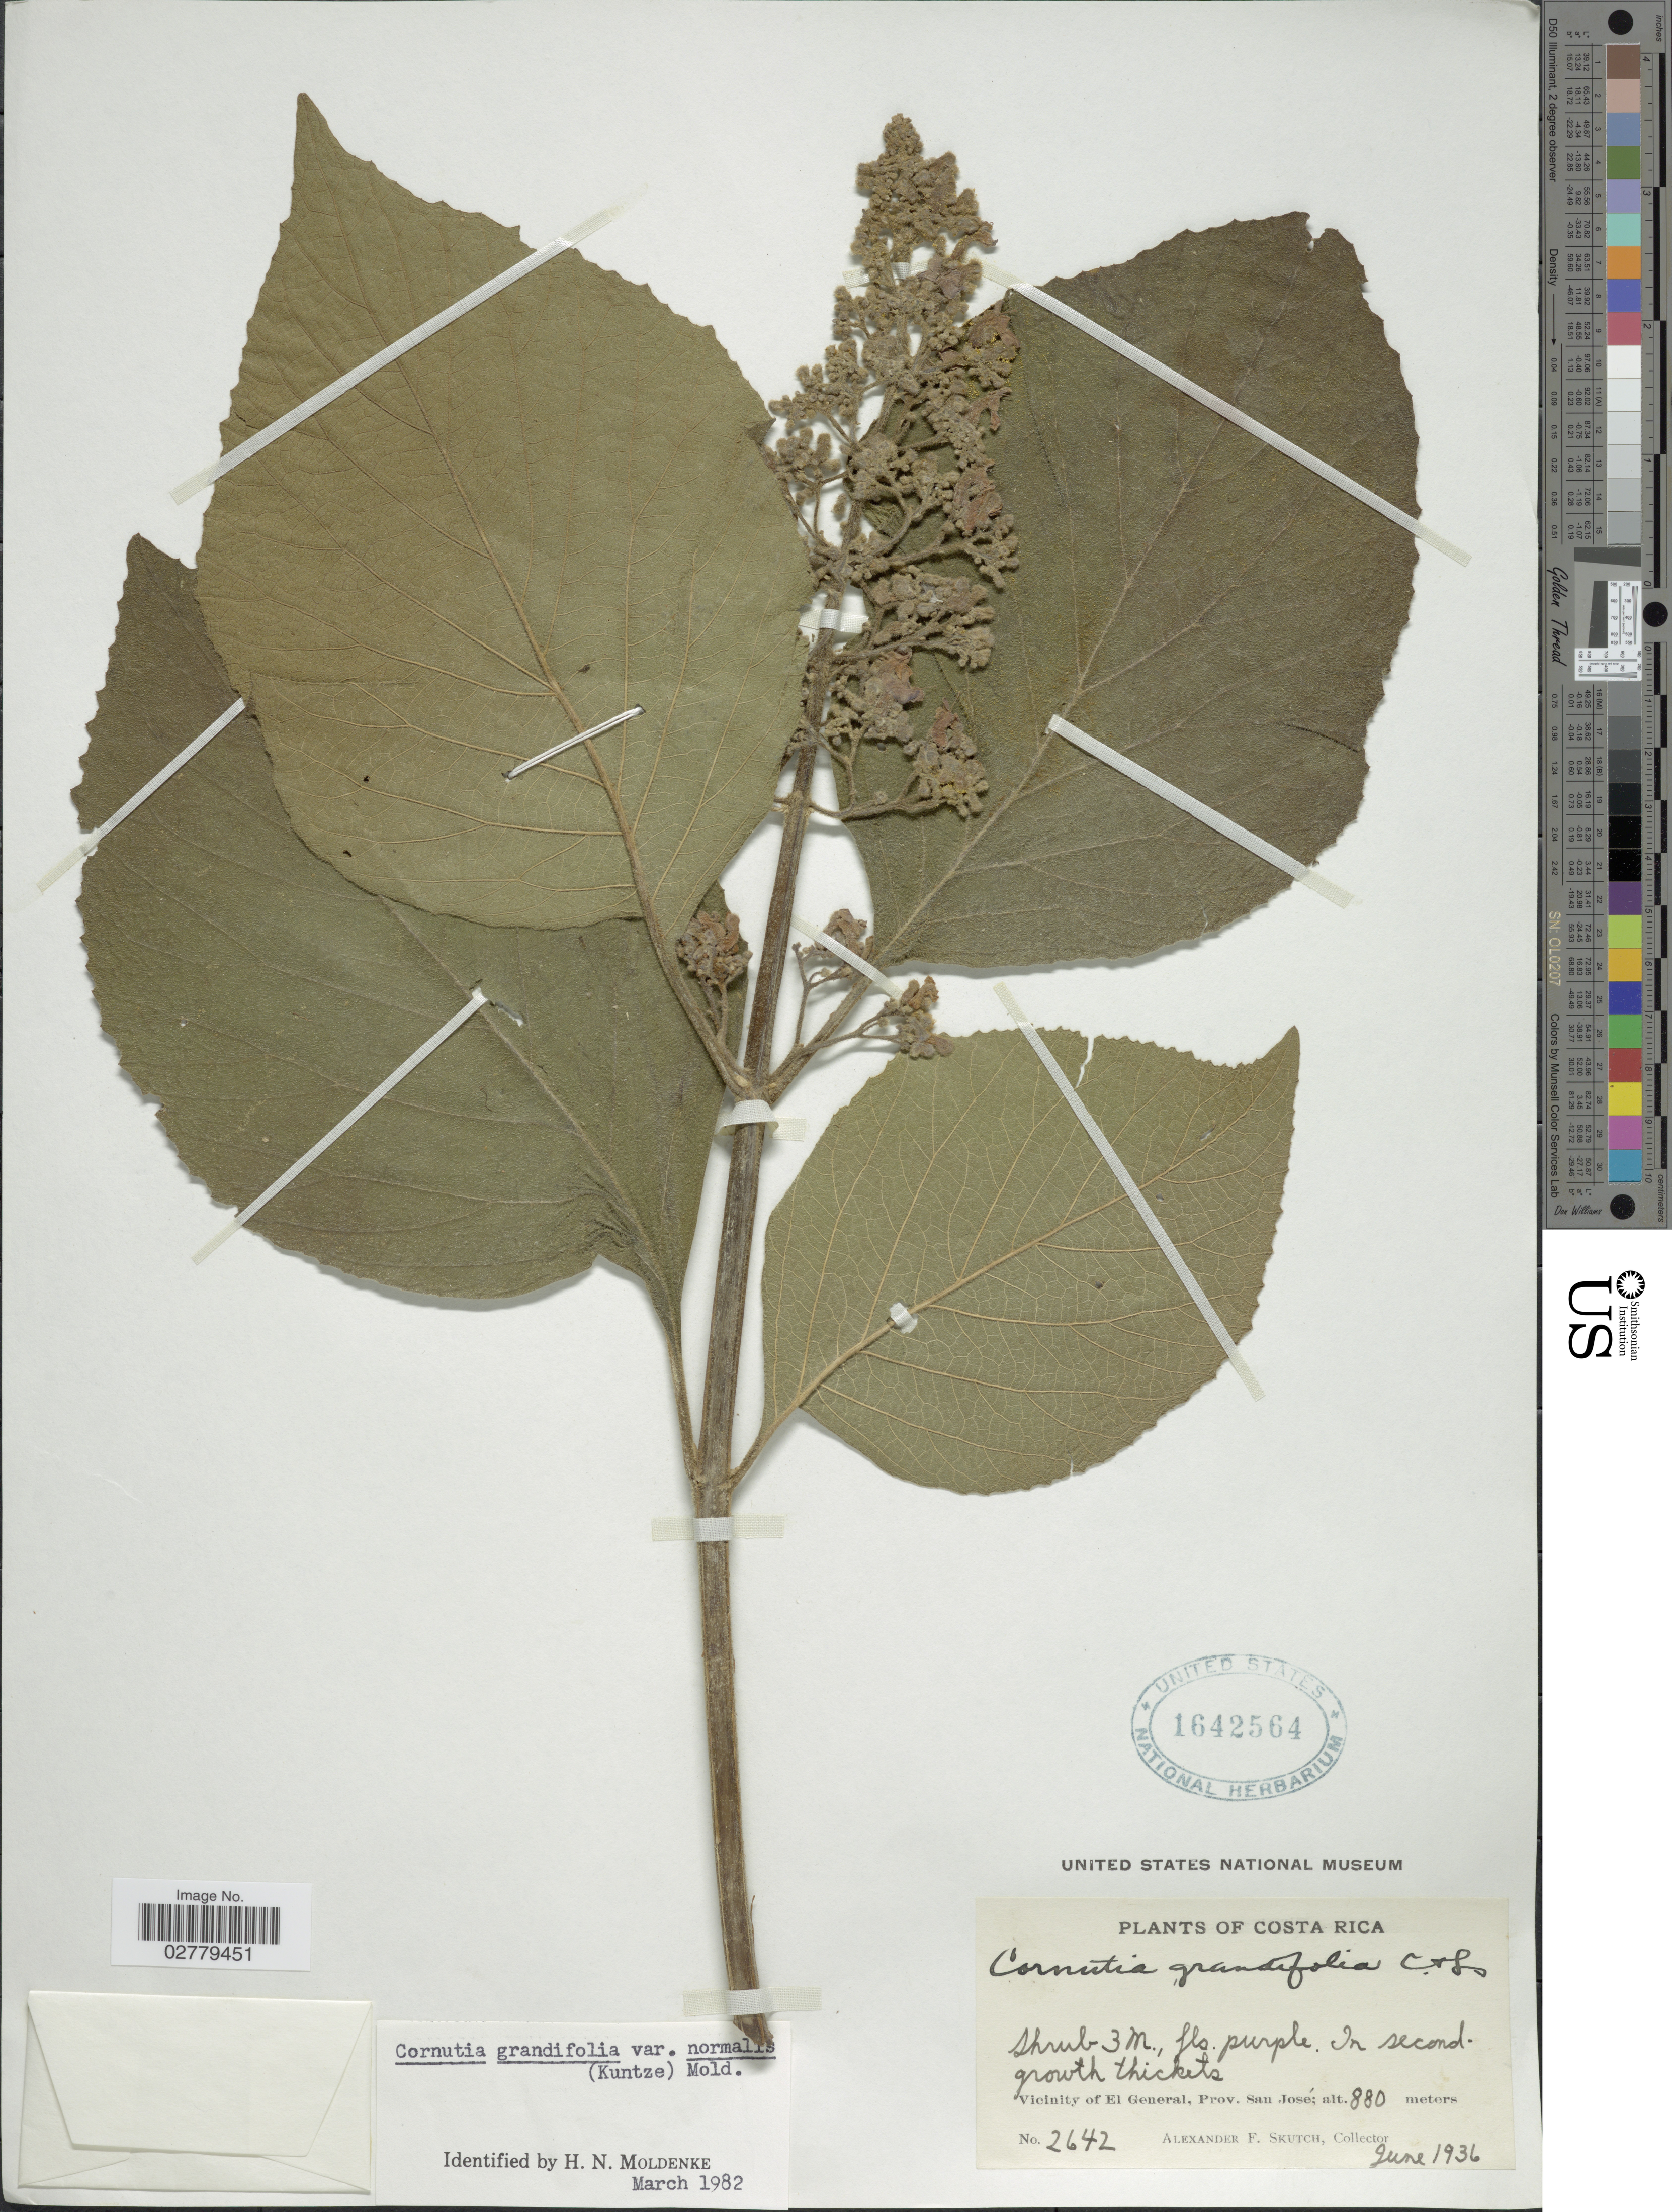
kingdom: Plantae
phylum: Tracheophyta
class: Magnoliopsida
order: Lamiales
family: Lamiaceae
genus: Cornutia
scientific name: Cornutia grandifolia var. normalis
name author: Moldenke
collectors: A. F. Skutch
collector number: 2642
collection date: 1936-06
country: Costa Rica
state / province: San José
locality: Vicinity of El General.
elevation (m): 880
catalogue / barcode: US 1642564